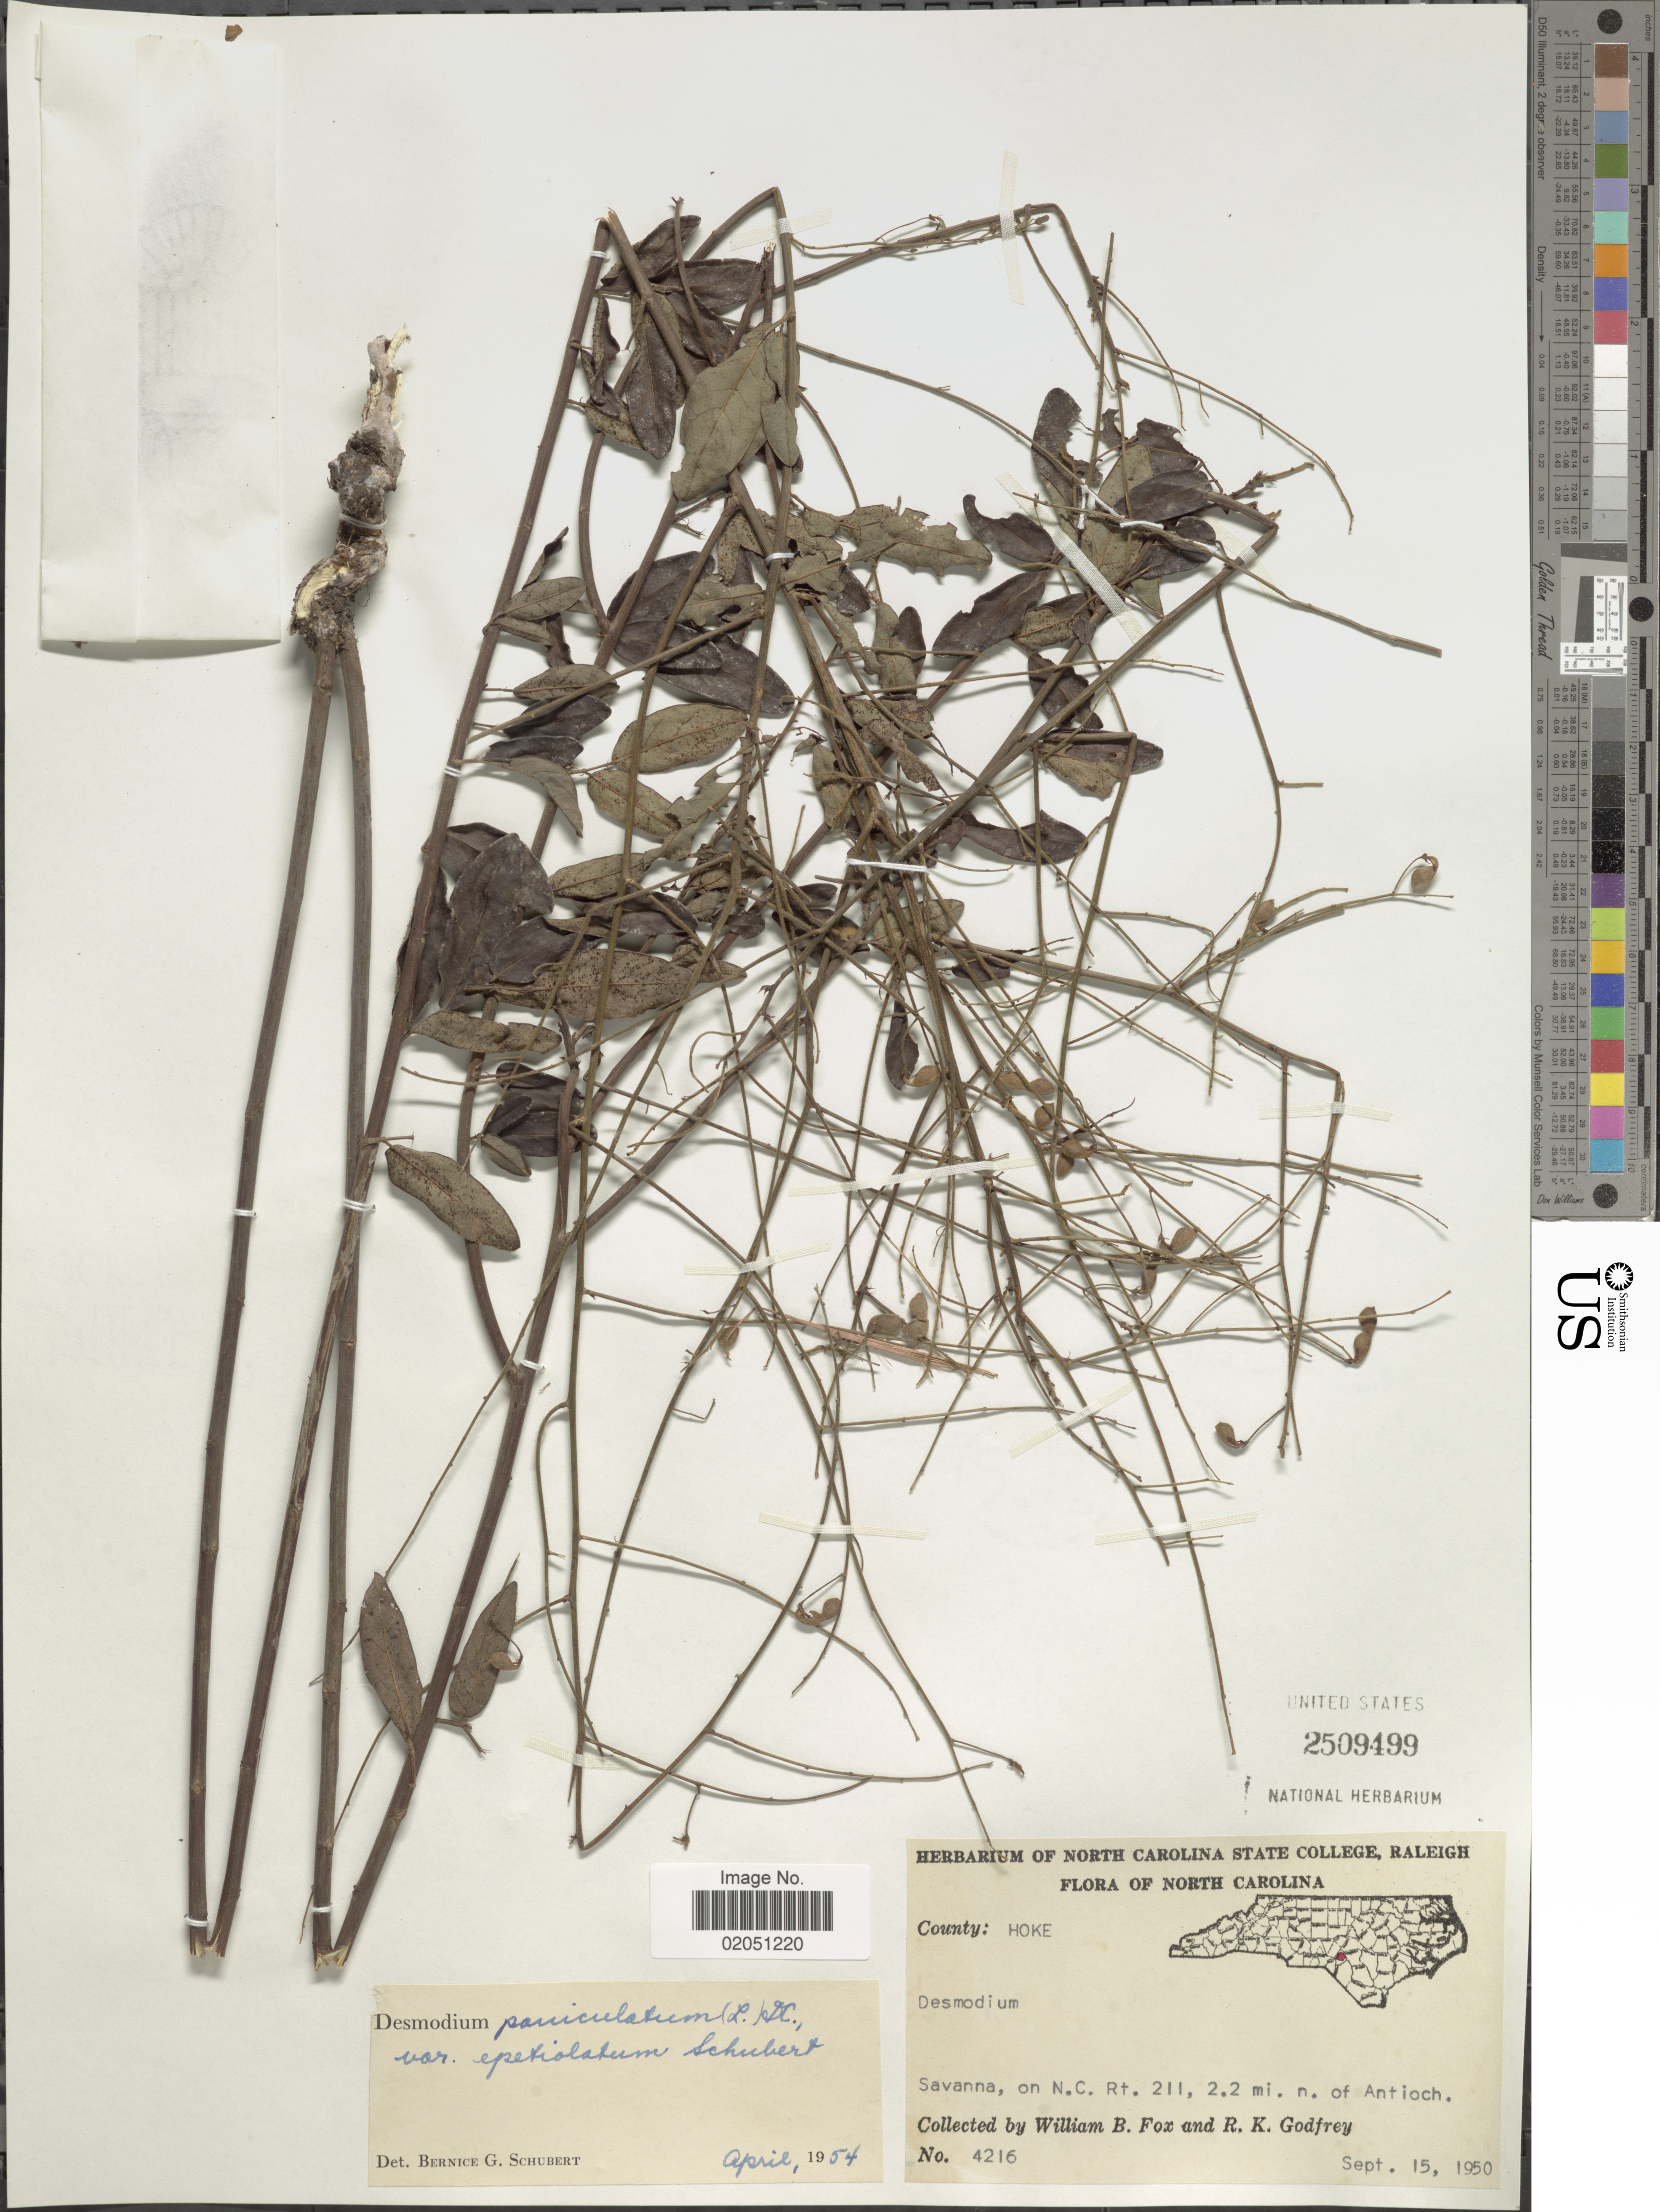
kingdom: Plantae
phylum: Tracheophyta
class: Magnoliopsida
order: Fabales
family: Fabaceae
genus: Desmodium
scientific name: Desmodium paniculatum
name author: (L.) DC.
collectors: W. B. Fox & R. K. Godfrey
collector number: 4216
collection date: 1950-09-15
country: United States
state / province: North Carolina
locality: County: Hoke, Savanna, on N.C. Rt 211, 2.2 mi n of Antioch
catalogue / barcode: US 2509499